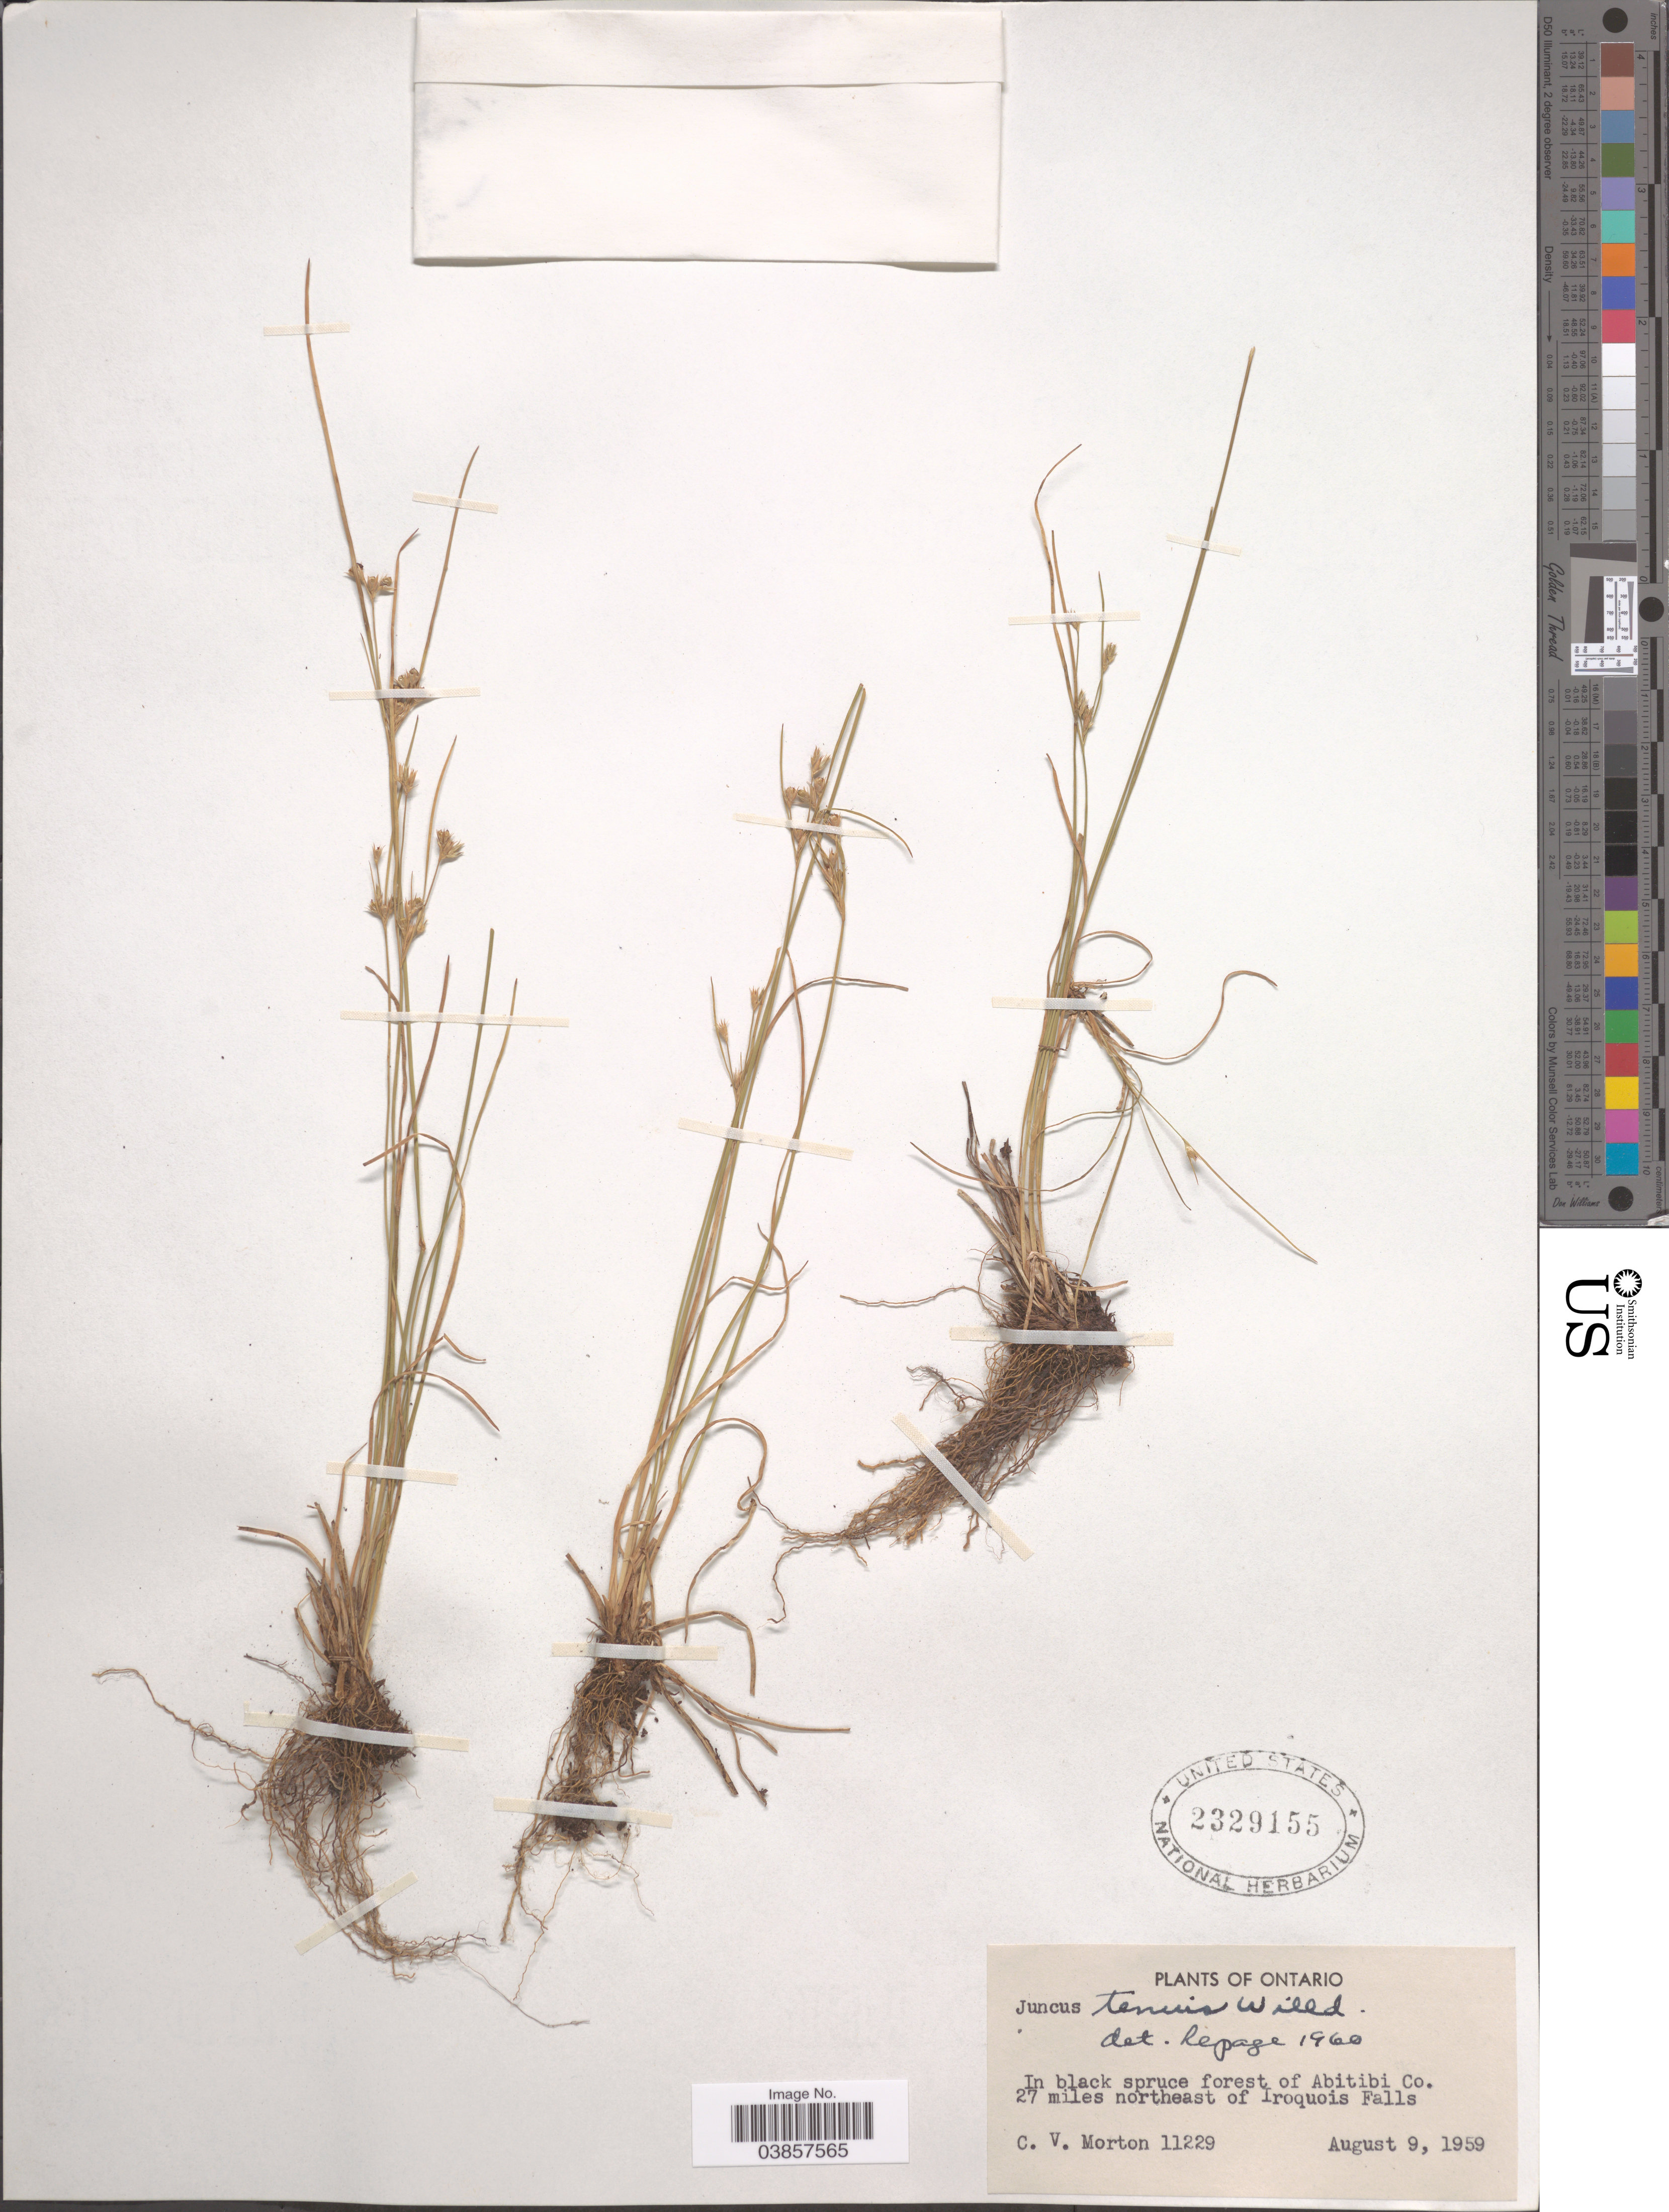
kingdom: Plantae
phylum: Tracheophyta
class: Liliopsida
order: Poales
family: Juncaceae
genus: Juncus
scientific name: Juncus tenuis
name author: Willd.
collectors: C. V. Morton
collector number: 11229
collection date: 1959-08-09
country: Canada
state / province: Ontario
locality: Abitibi Co. 27 miles northeast of Iroquois Falls.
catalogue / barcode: US 2329155